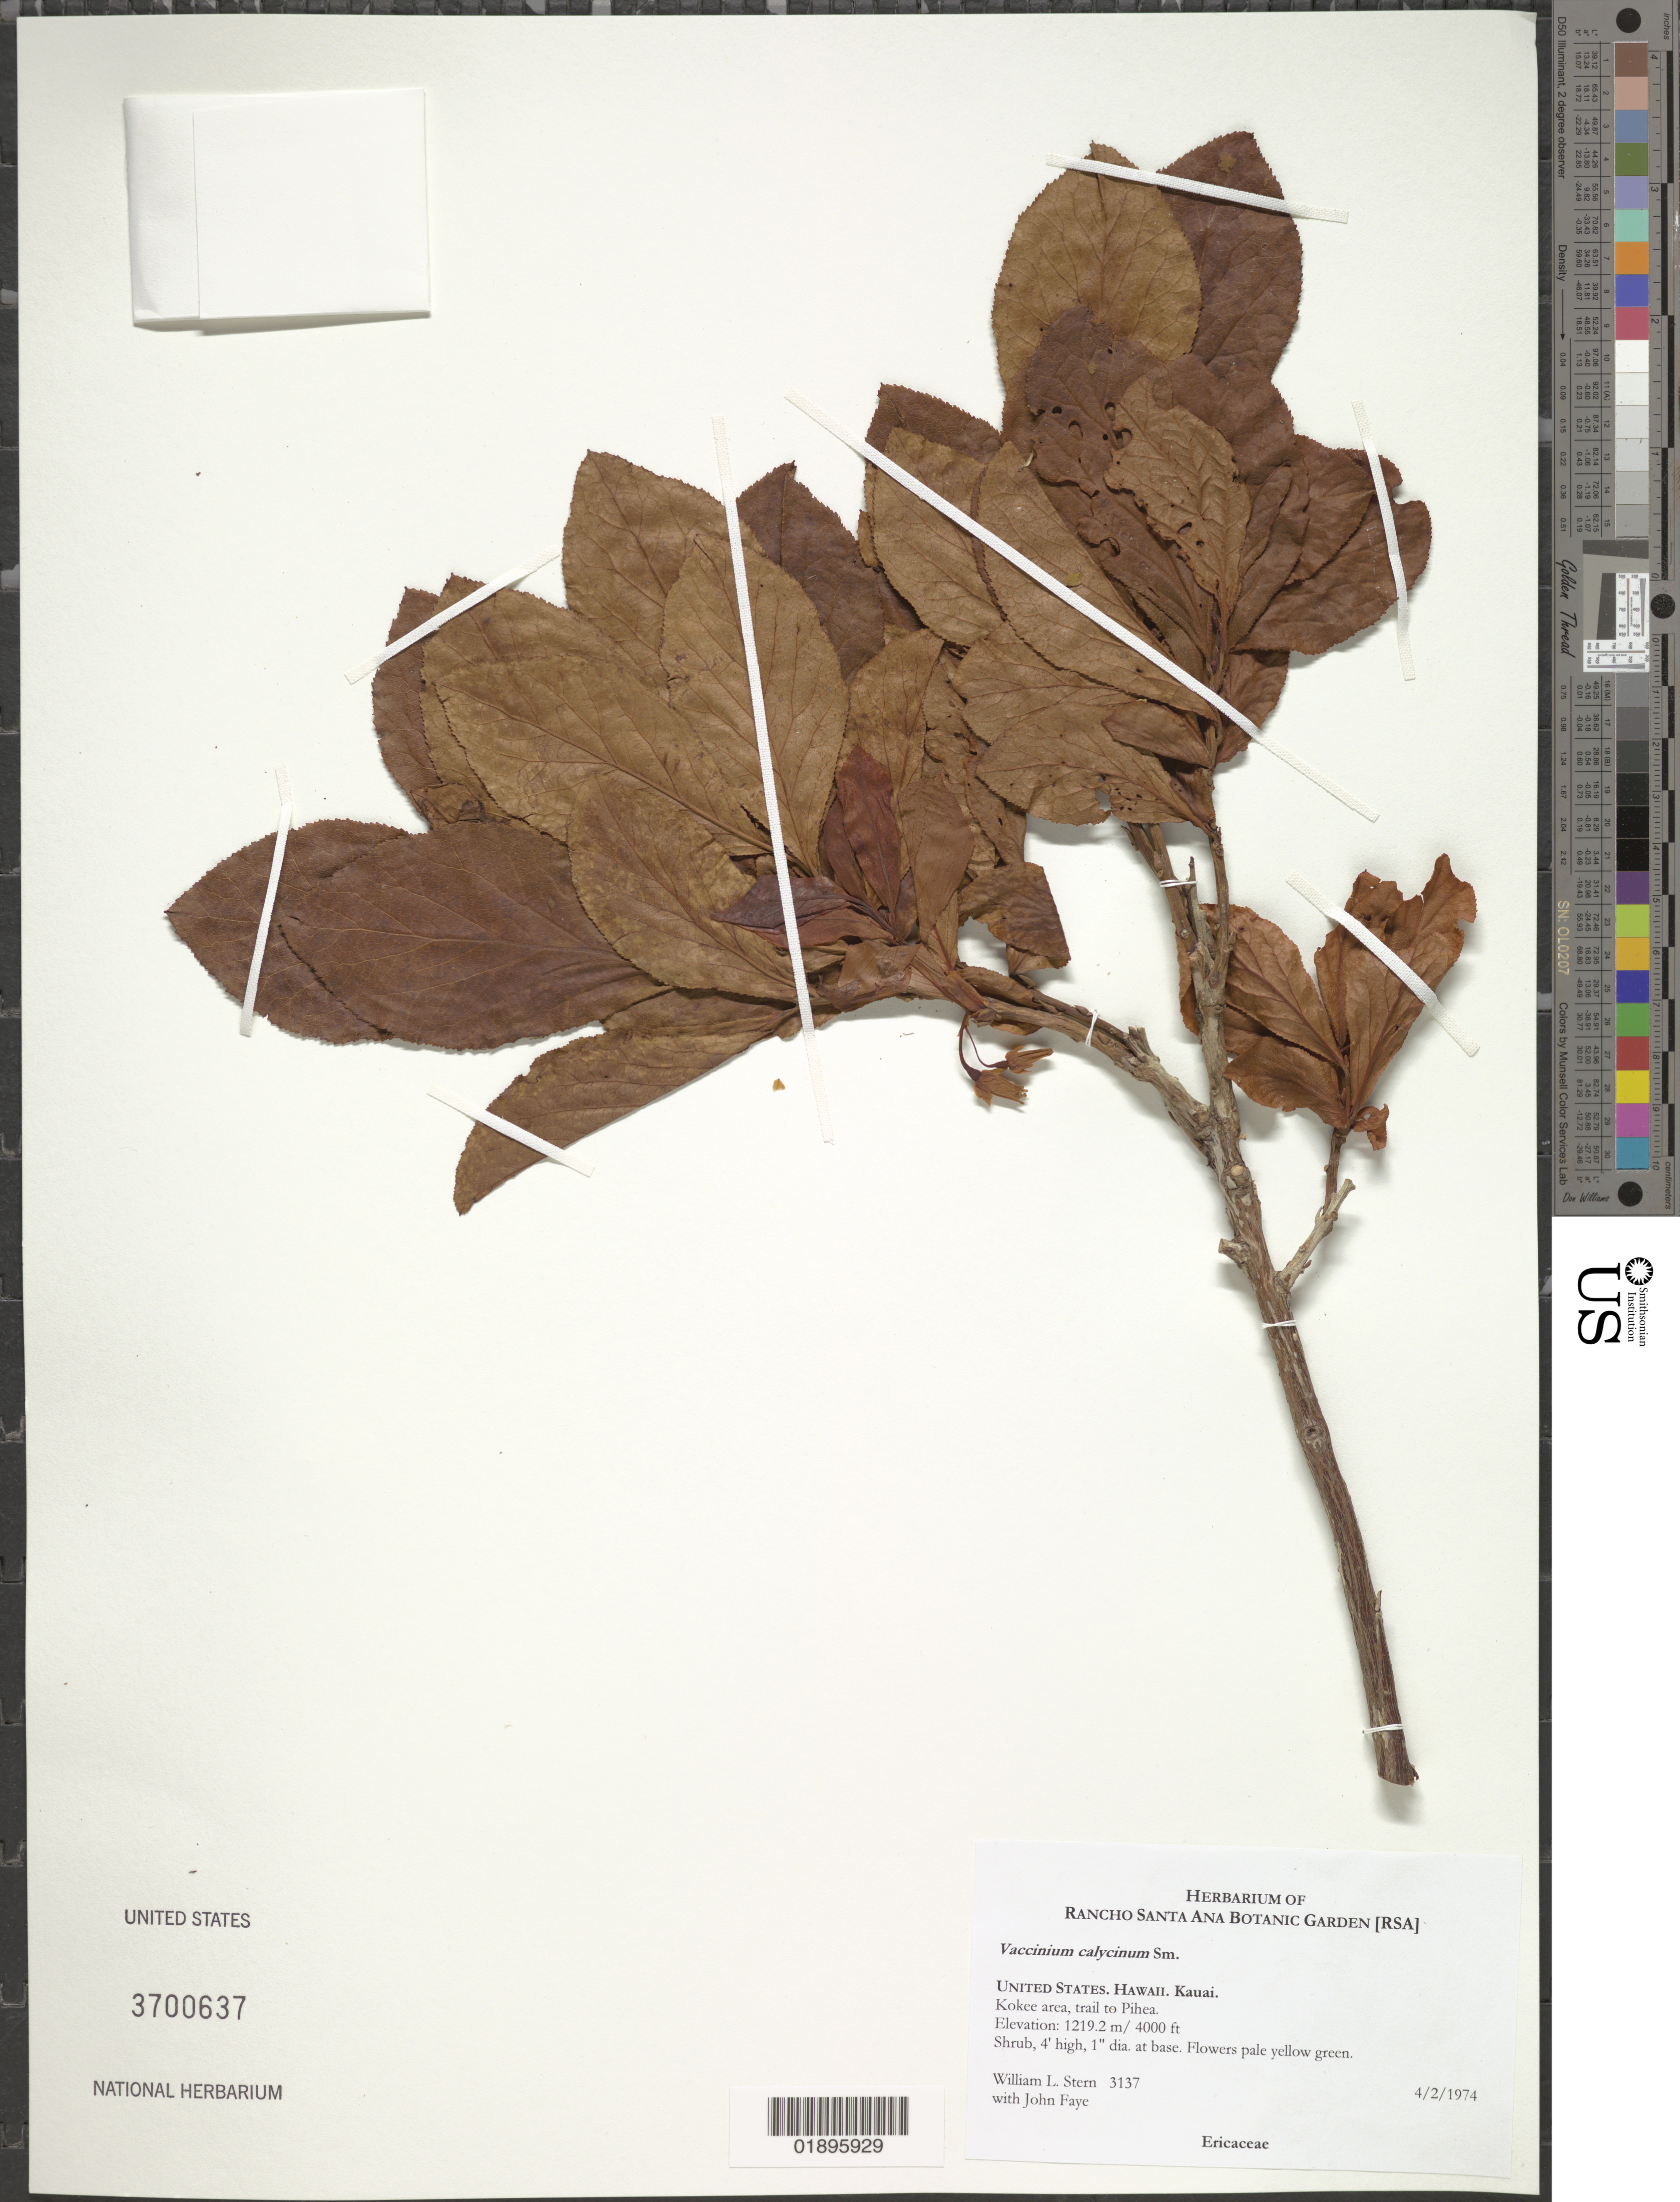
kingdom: Plantae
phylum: Tracheophyta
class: Magnoliopsida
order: Ericales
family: Ericaceae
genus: Vaccinium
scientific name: Vaccinium calycinum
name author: Sm.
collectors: W. L. Stern & J. Faye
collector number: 3137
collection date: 1974-04-02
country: United States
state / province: Hawaii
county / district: Kauai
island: Kaua'i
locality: Kokee area, trail to Pihea.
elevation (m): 1219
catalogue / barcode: US 3700637